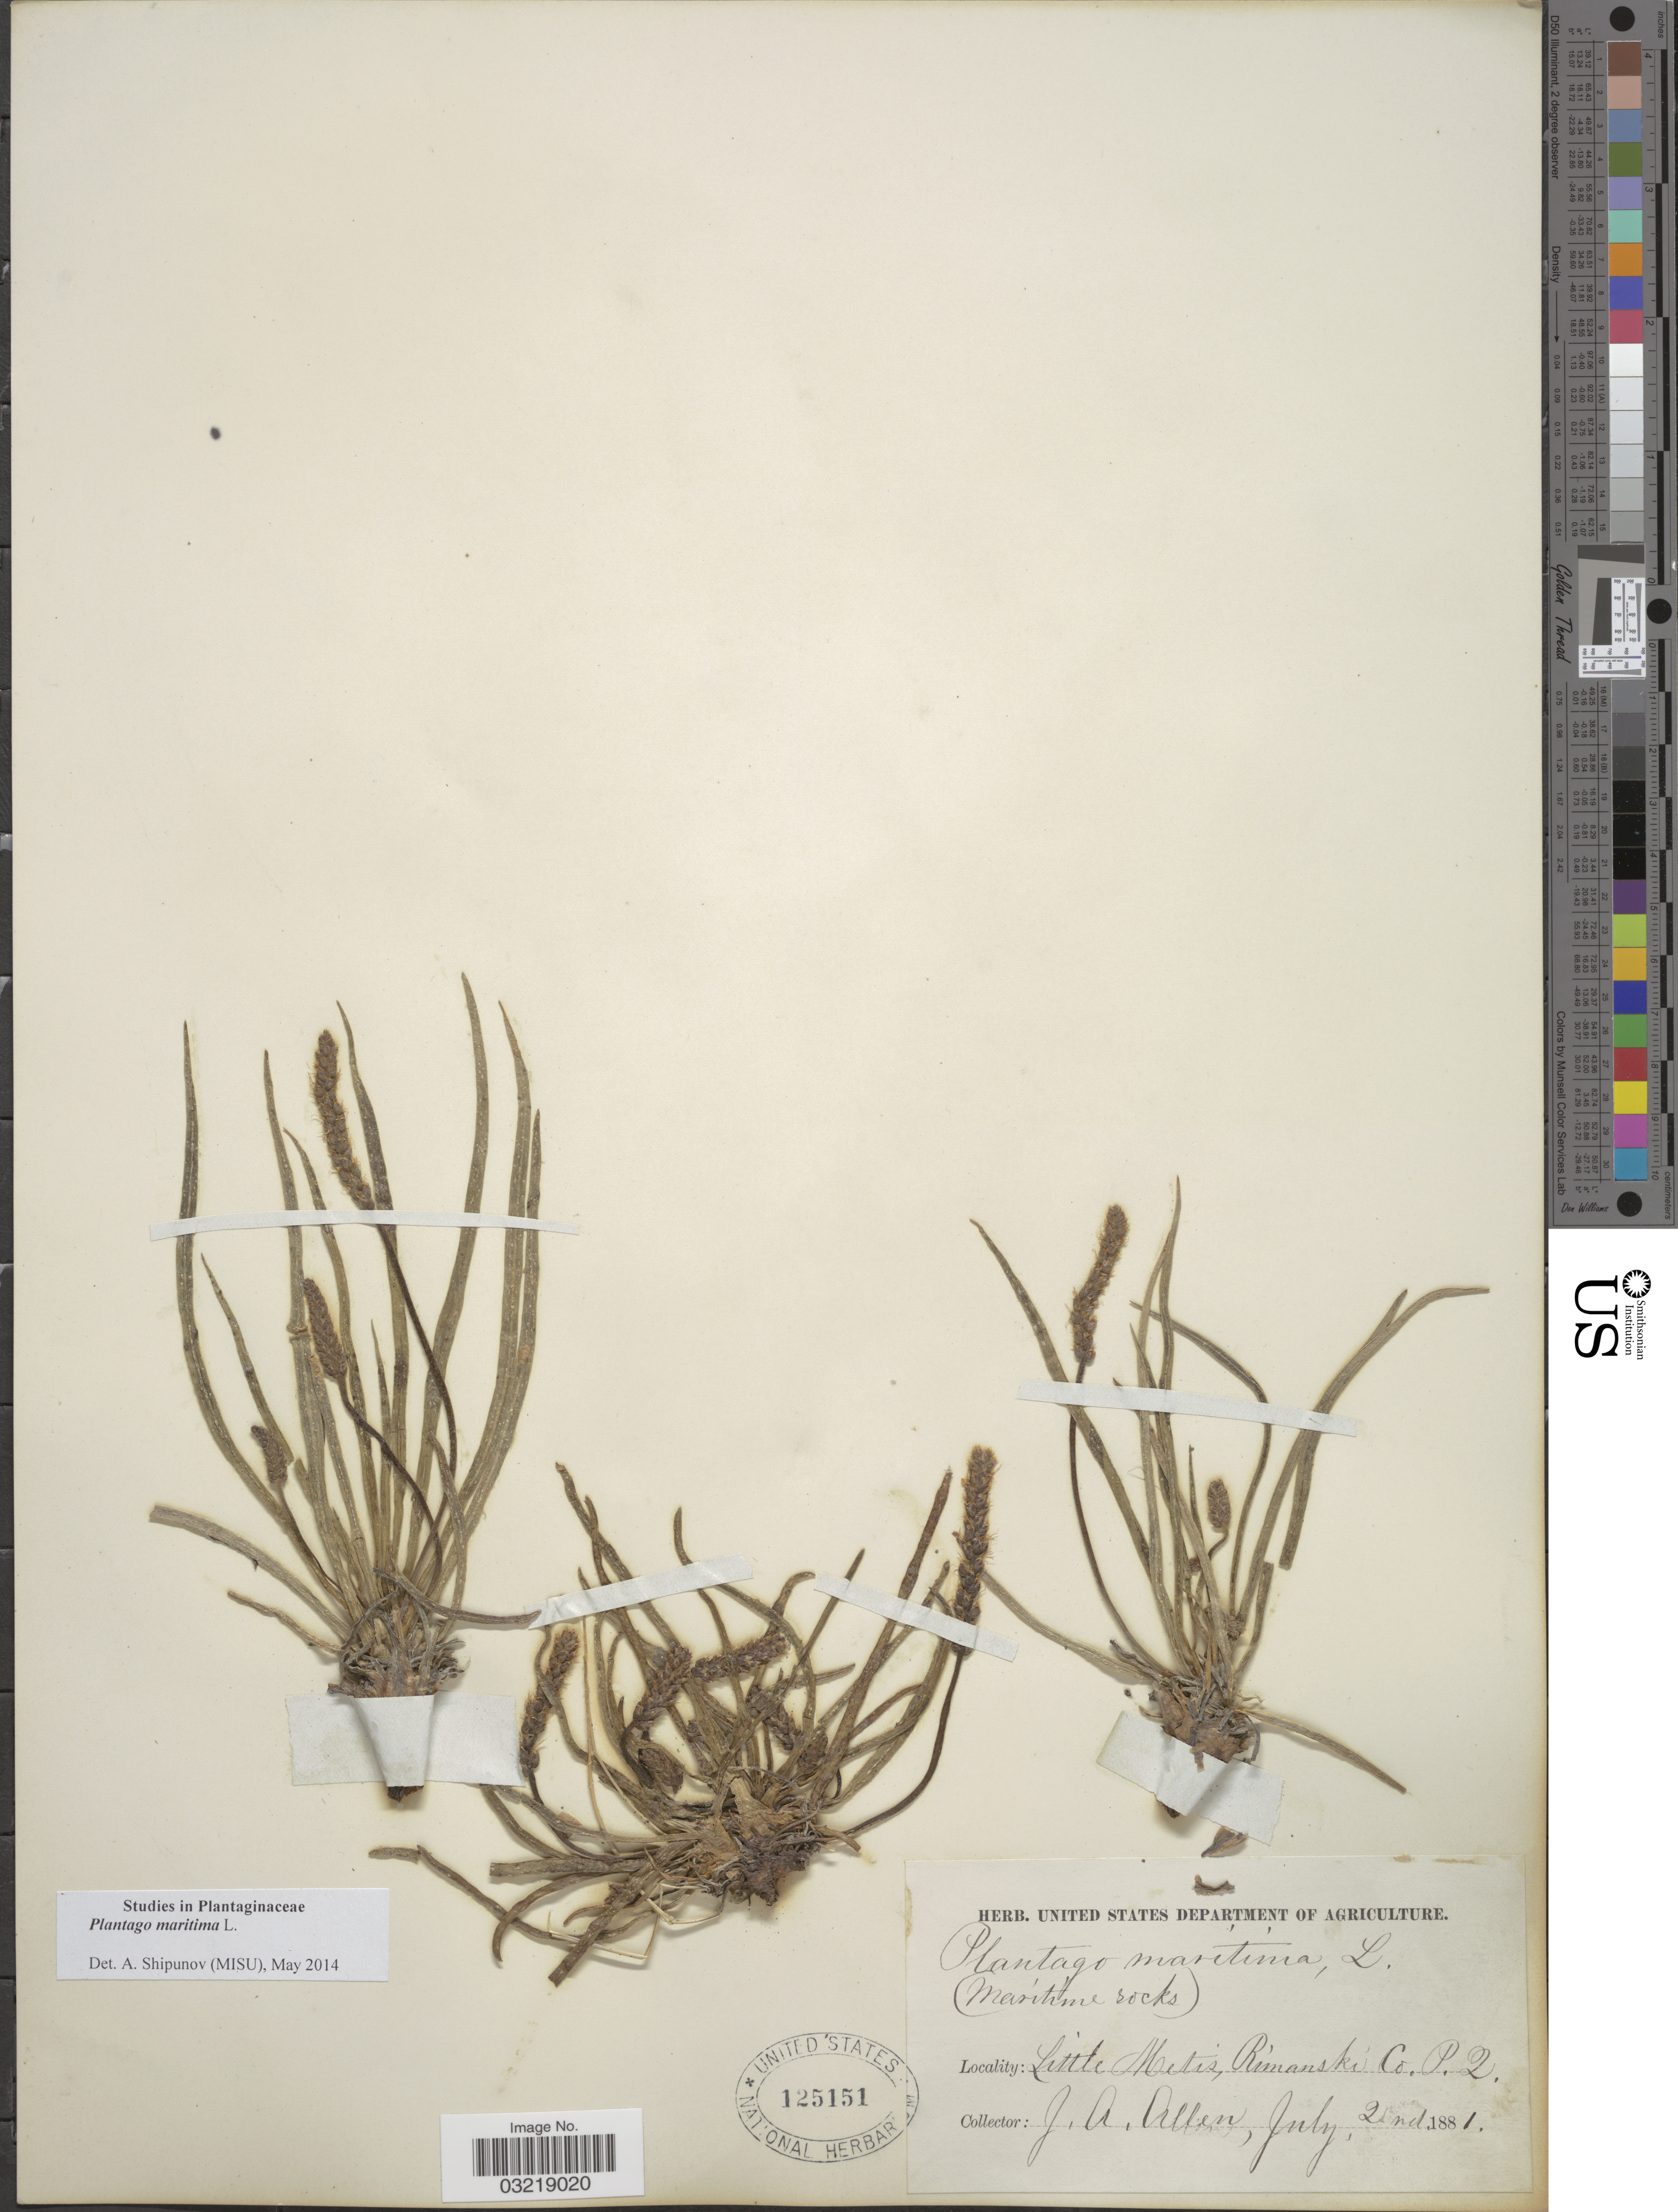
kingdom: Plantae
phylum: Tracheophyta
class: Magnoliopsida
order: Lamiales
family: Plantaginaceae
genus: Plantago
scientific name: Plantago maritima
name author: L.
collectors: J. Allen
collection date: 1881-07-02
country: Canada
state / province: Quebec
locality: Little Metis, Rimouski Co. P.Q.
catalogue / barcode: US 125151